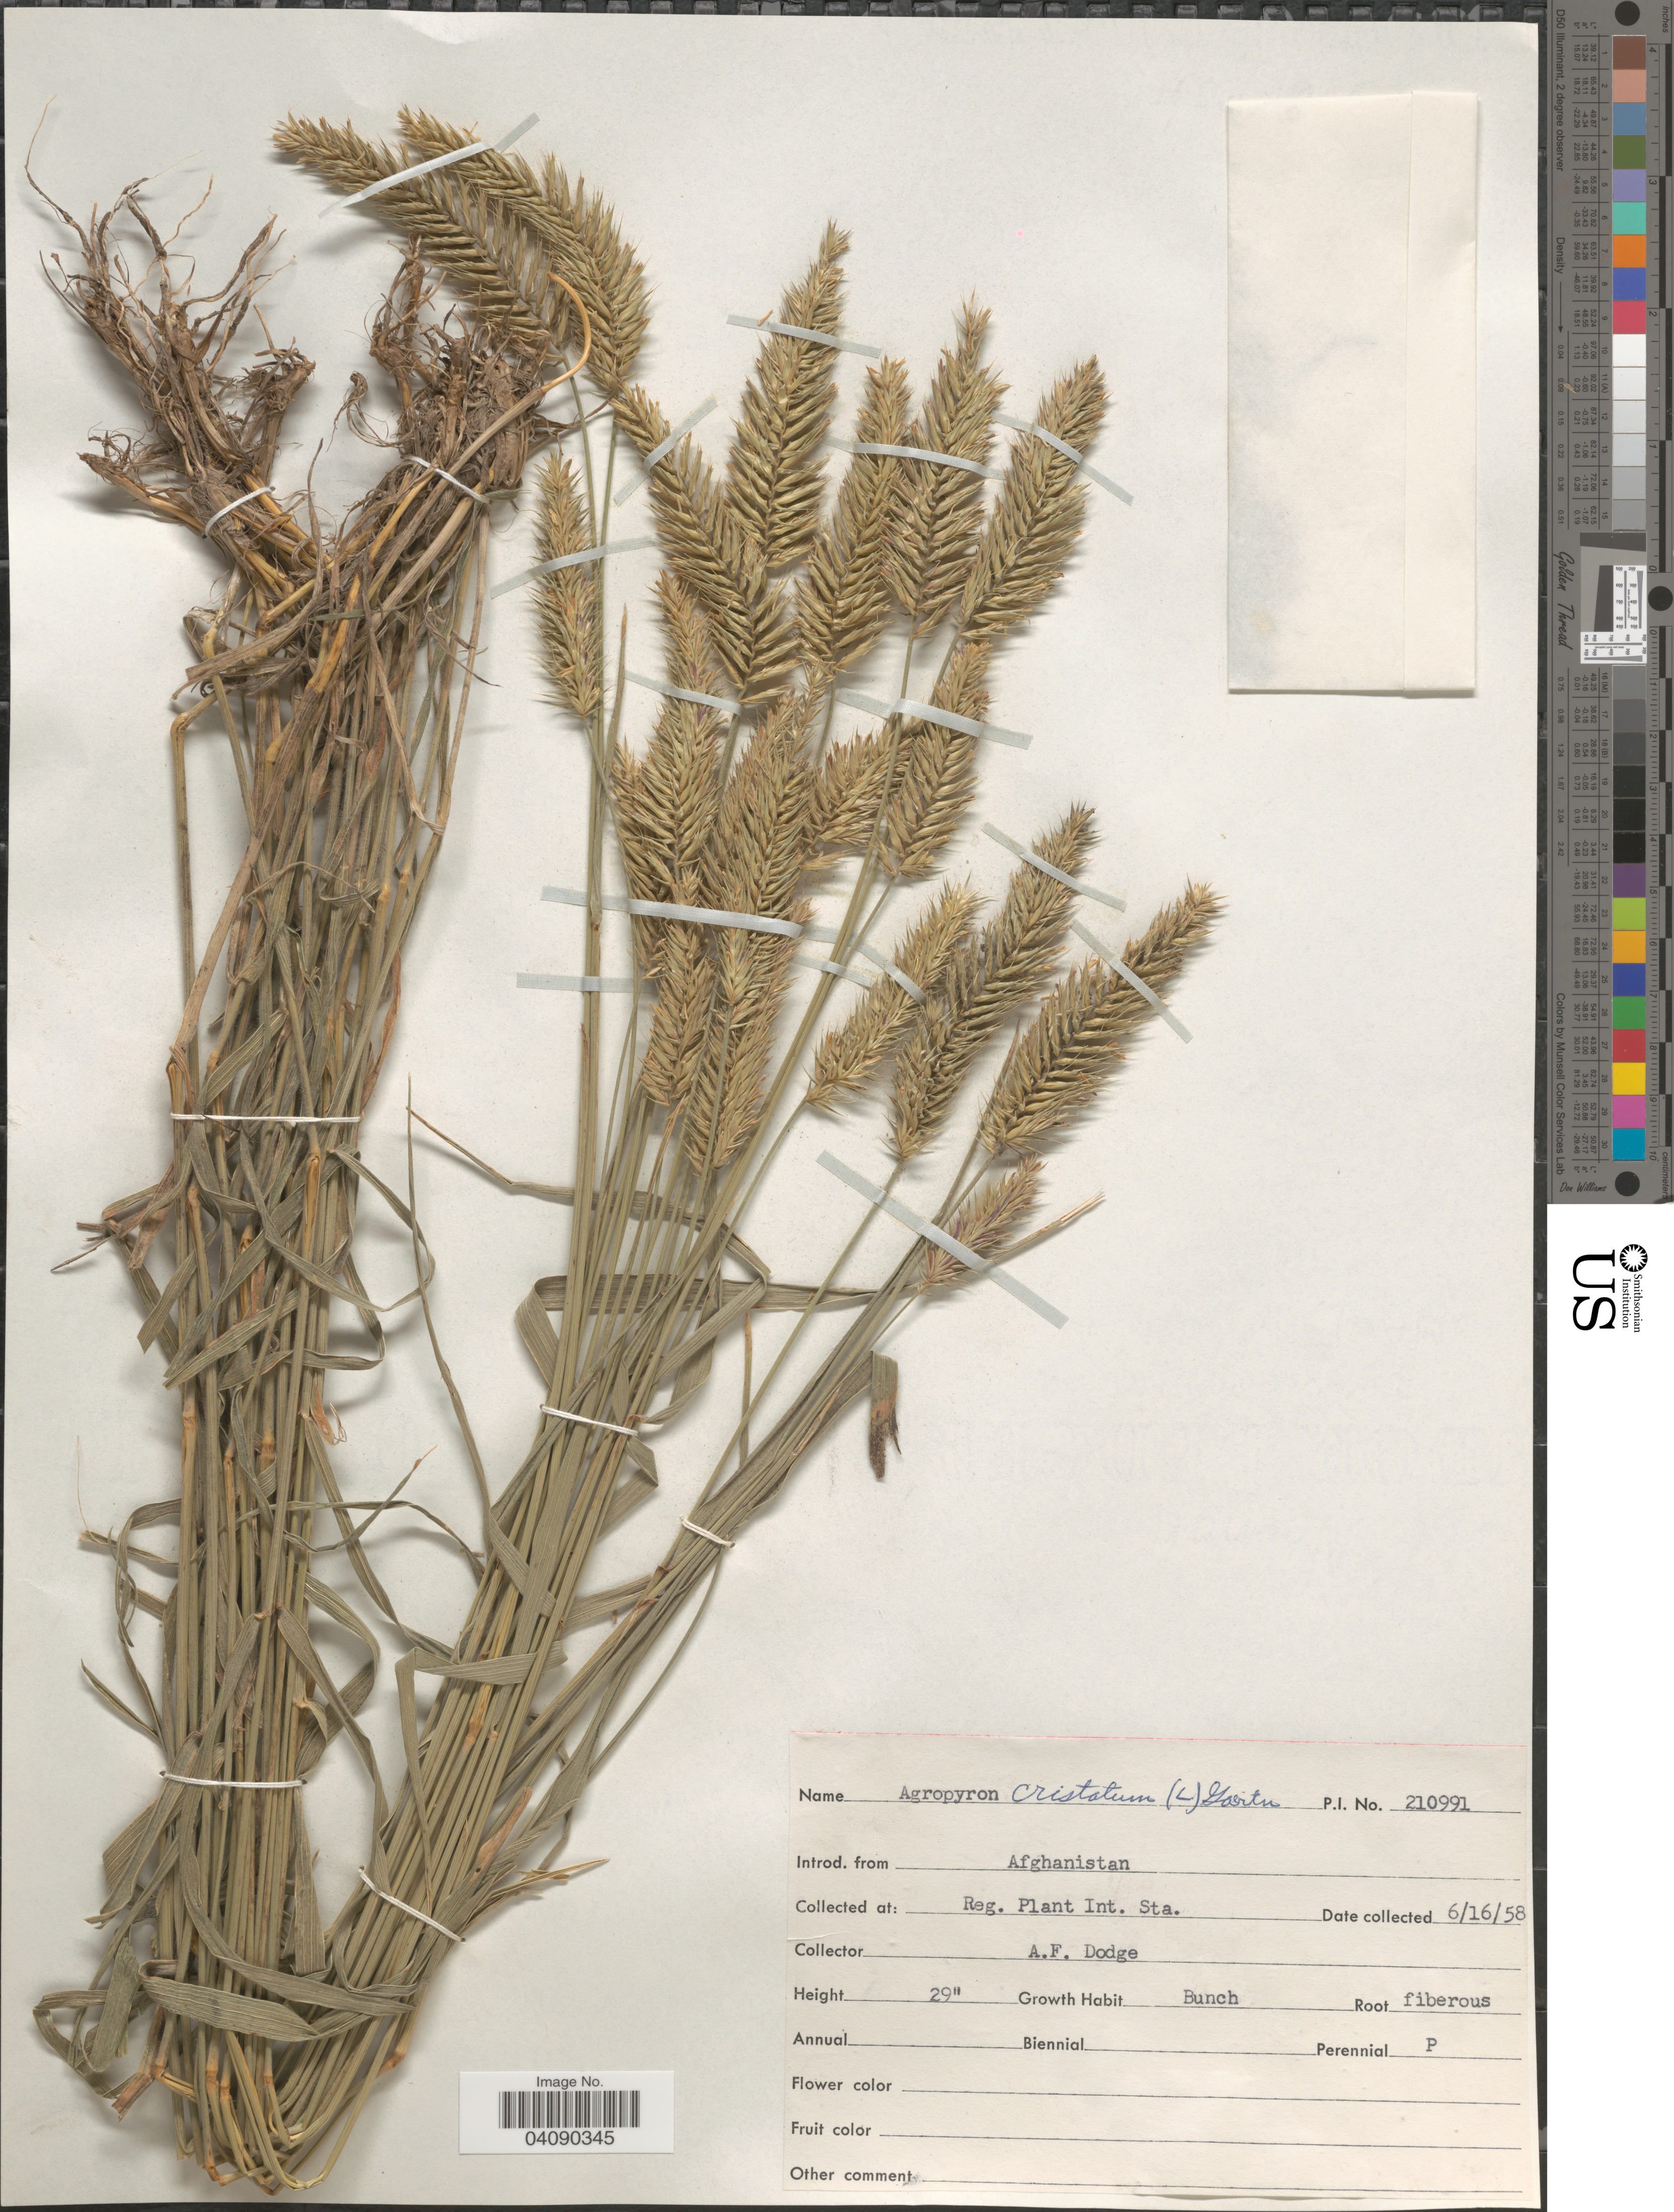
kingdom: Plantae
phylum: Tracheophyta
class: Liliopsida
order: Poales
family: Poaceae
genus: Agropyron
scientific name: Agropyron cristatum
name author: (L.) Gaertn.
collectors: A. Dodge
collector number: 210991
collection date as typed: Transcribed d/m/y: 16/6/58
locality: Reg. Plant Int. Sta.